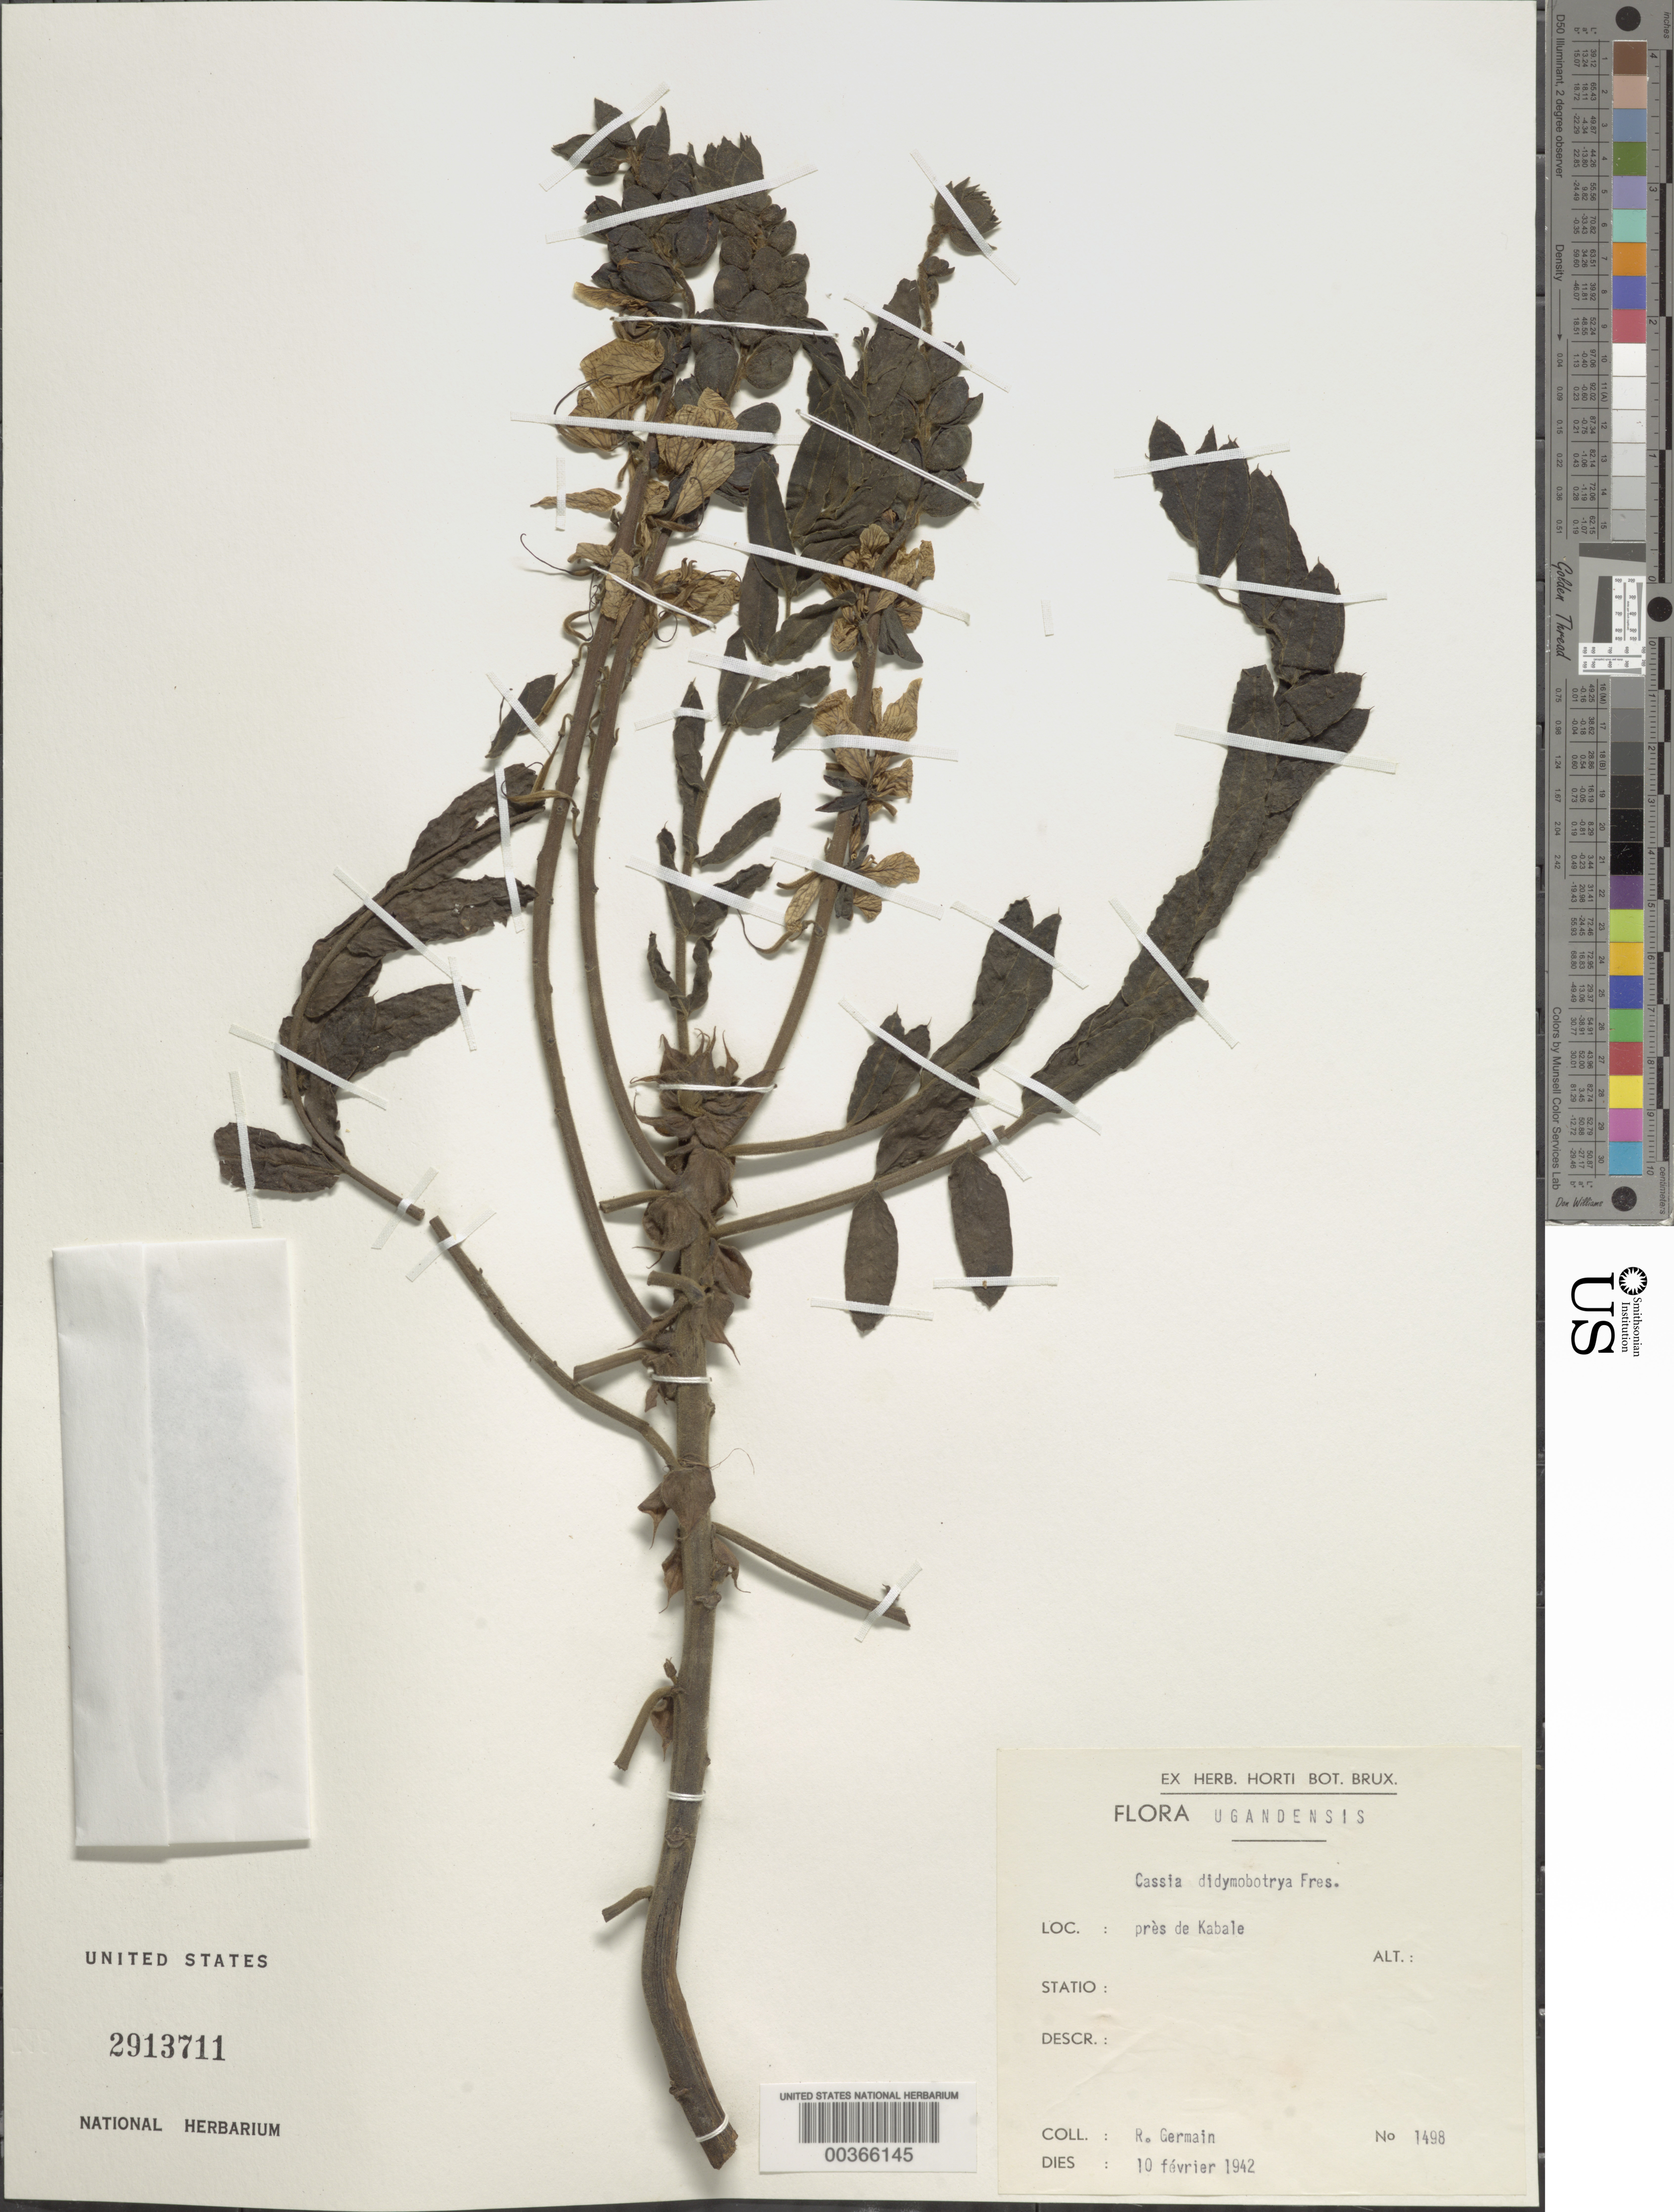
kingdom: Plantae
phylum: Tracheophyta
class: Magnoliopsida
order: Fabales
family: Fabaceae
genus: Senna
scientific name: Senna didymobotrya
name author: (Fresen.) H.S. Irwin & Barneby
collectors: R. Germain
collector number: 1498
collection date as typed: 10 Feb 1942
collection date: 1942-02-10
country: Uganda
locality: Pres de kabale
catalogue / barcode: US 2913711